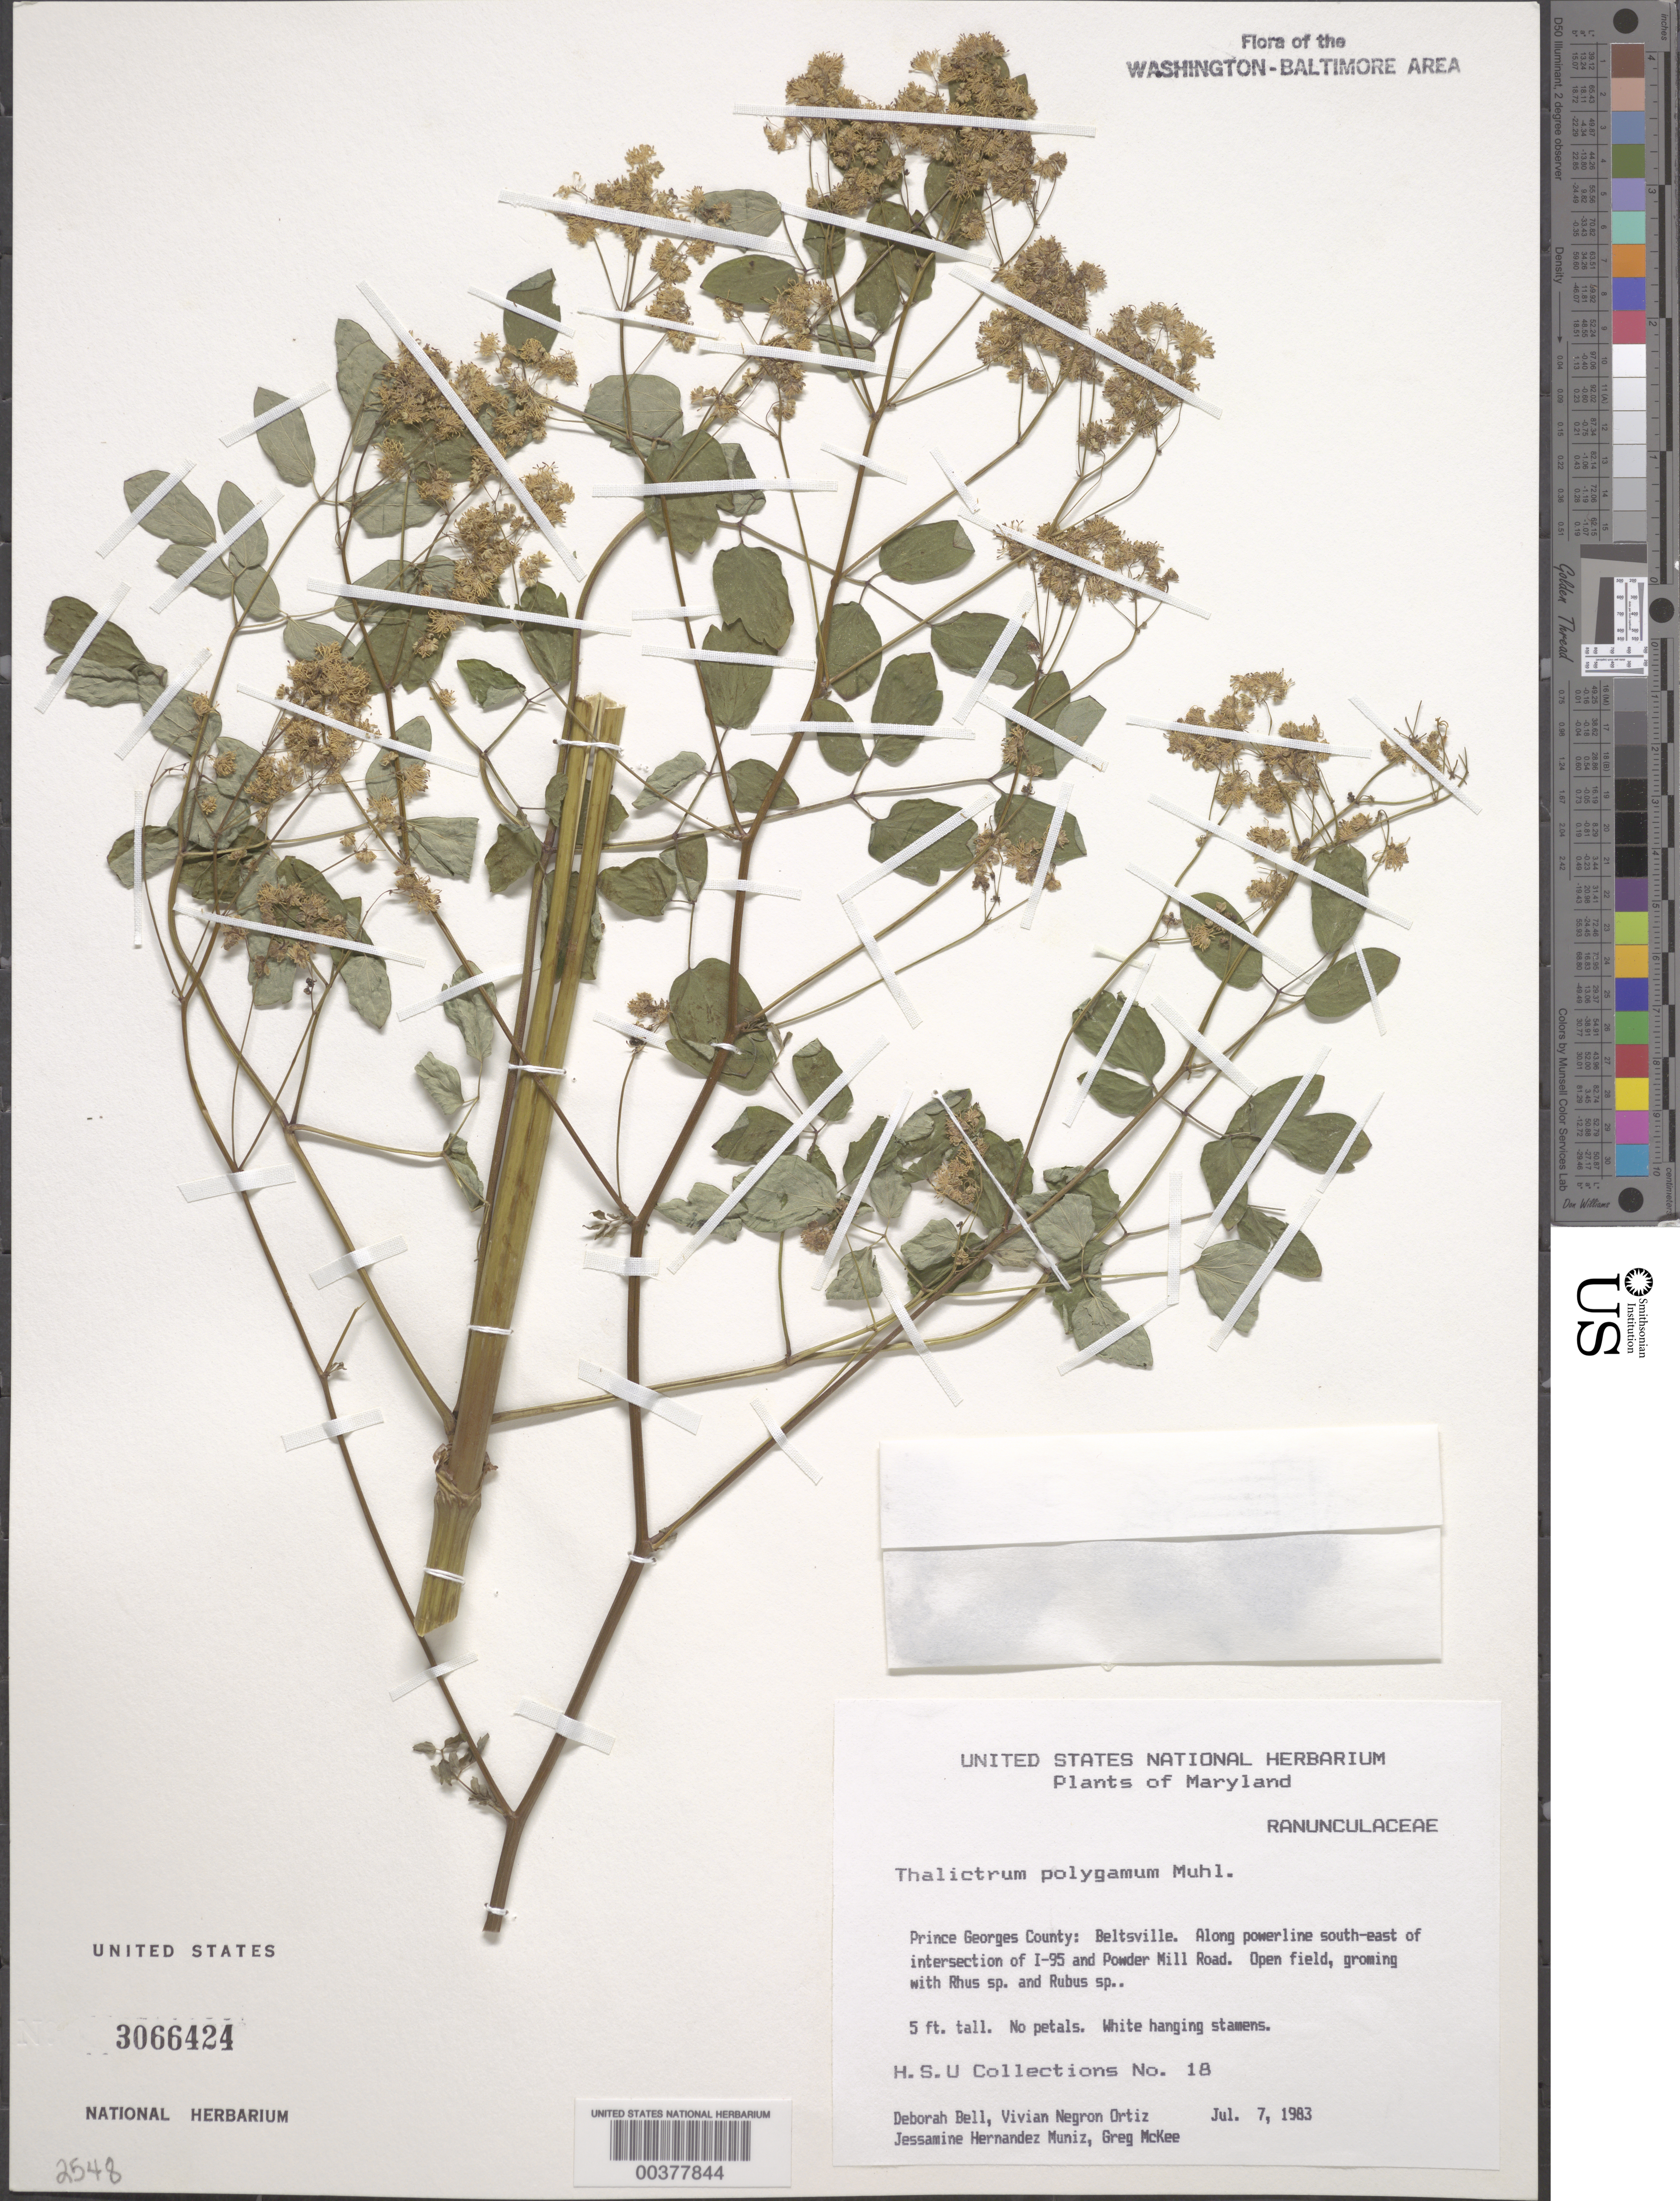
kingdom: Plantae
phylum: Tracheophyta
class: Magnoliopsida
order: Ranunculales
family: Ranunculaceae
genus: Thalictrum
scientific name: Thalictrum pubescens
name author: Pursh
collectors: Herbarium Services Unit Staff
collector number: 18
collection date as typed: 07 Jul 1983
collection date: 1983-07-07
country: United States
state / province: Maryland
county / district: Prince George's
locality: And Powder Mill road.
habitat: Open field, groming with Rhus sp. and Rubus sp.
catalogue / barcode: US 3066424